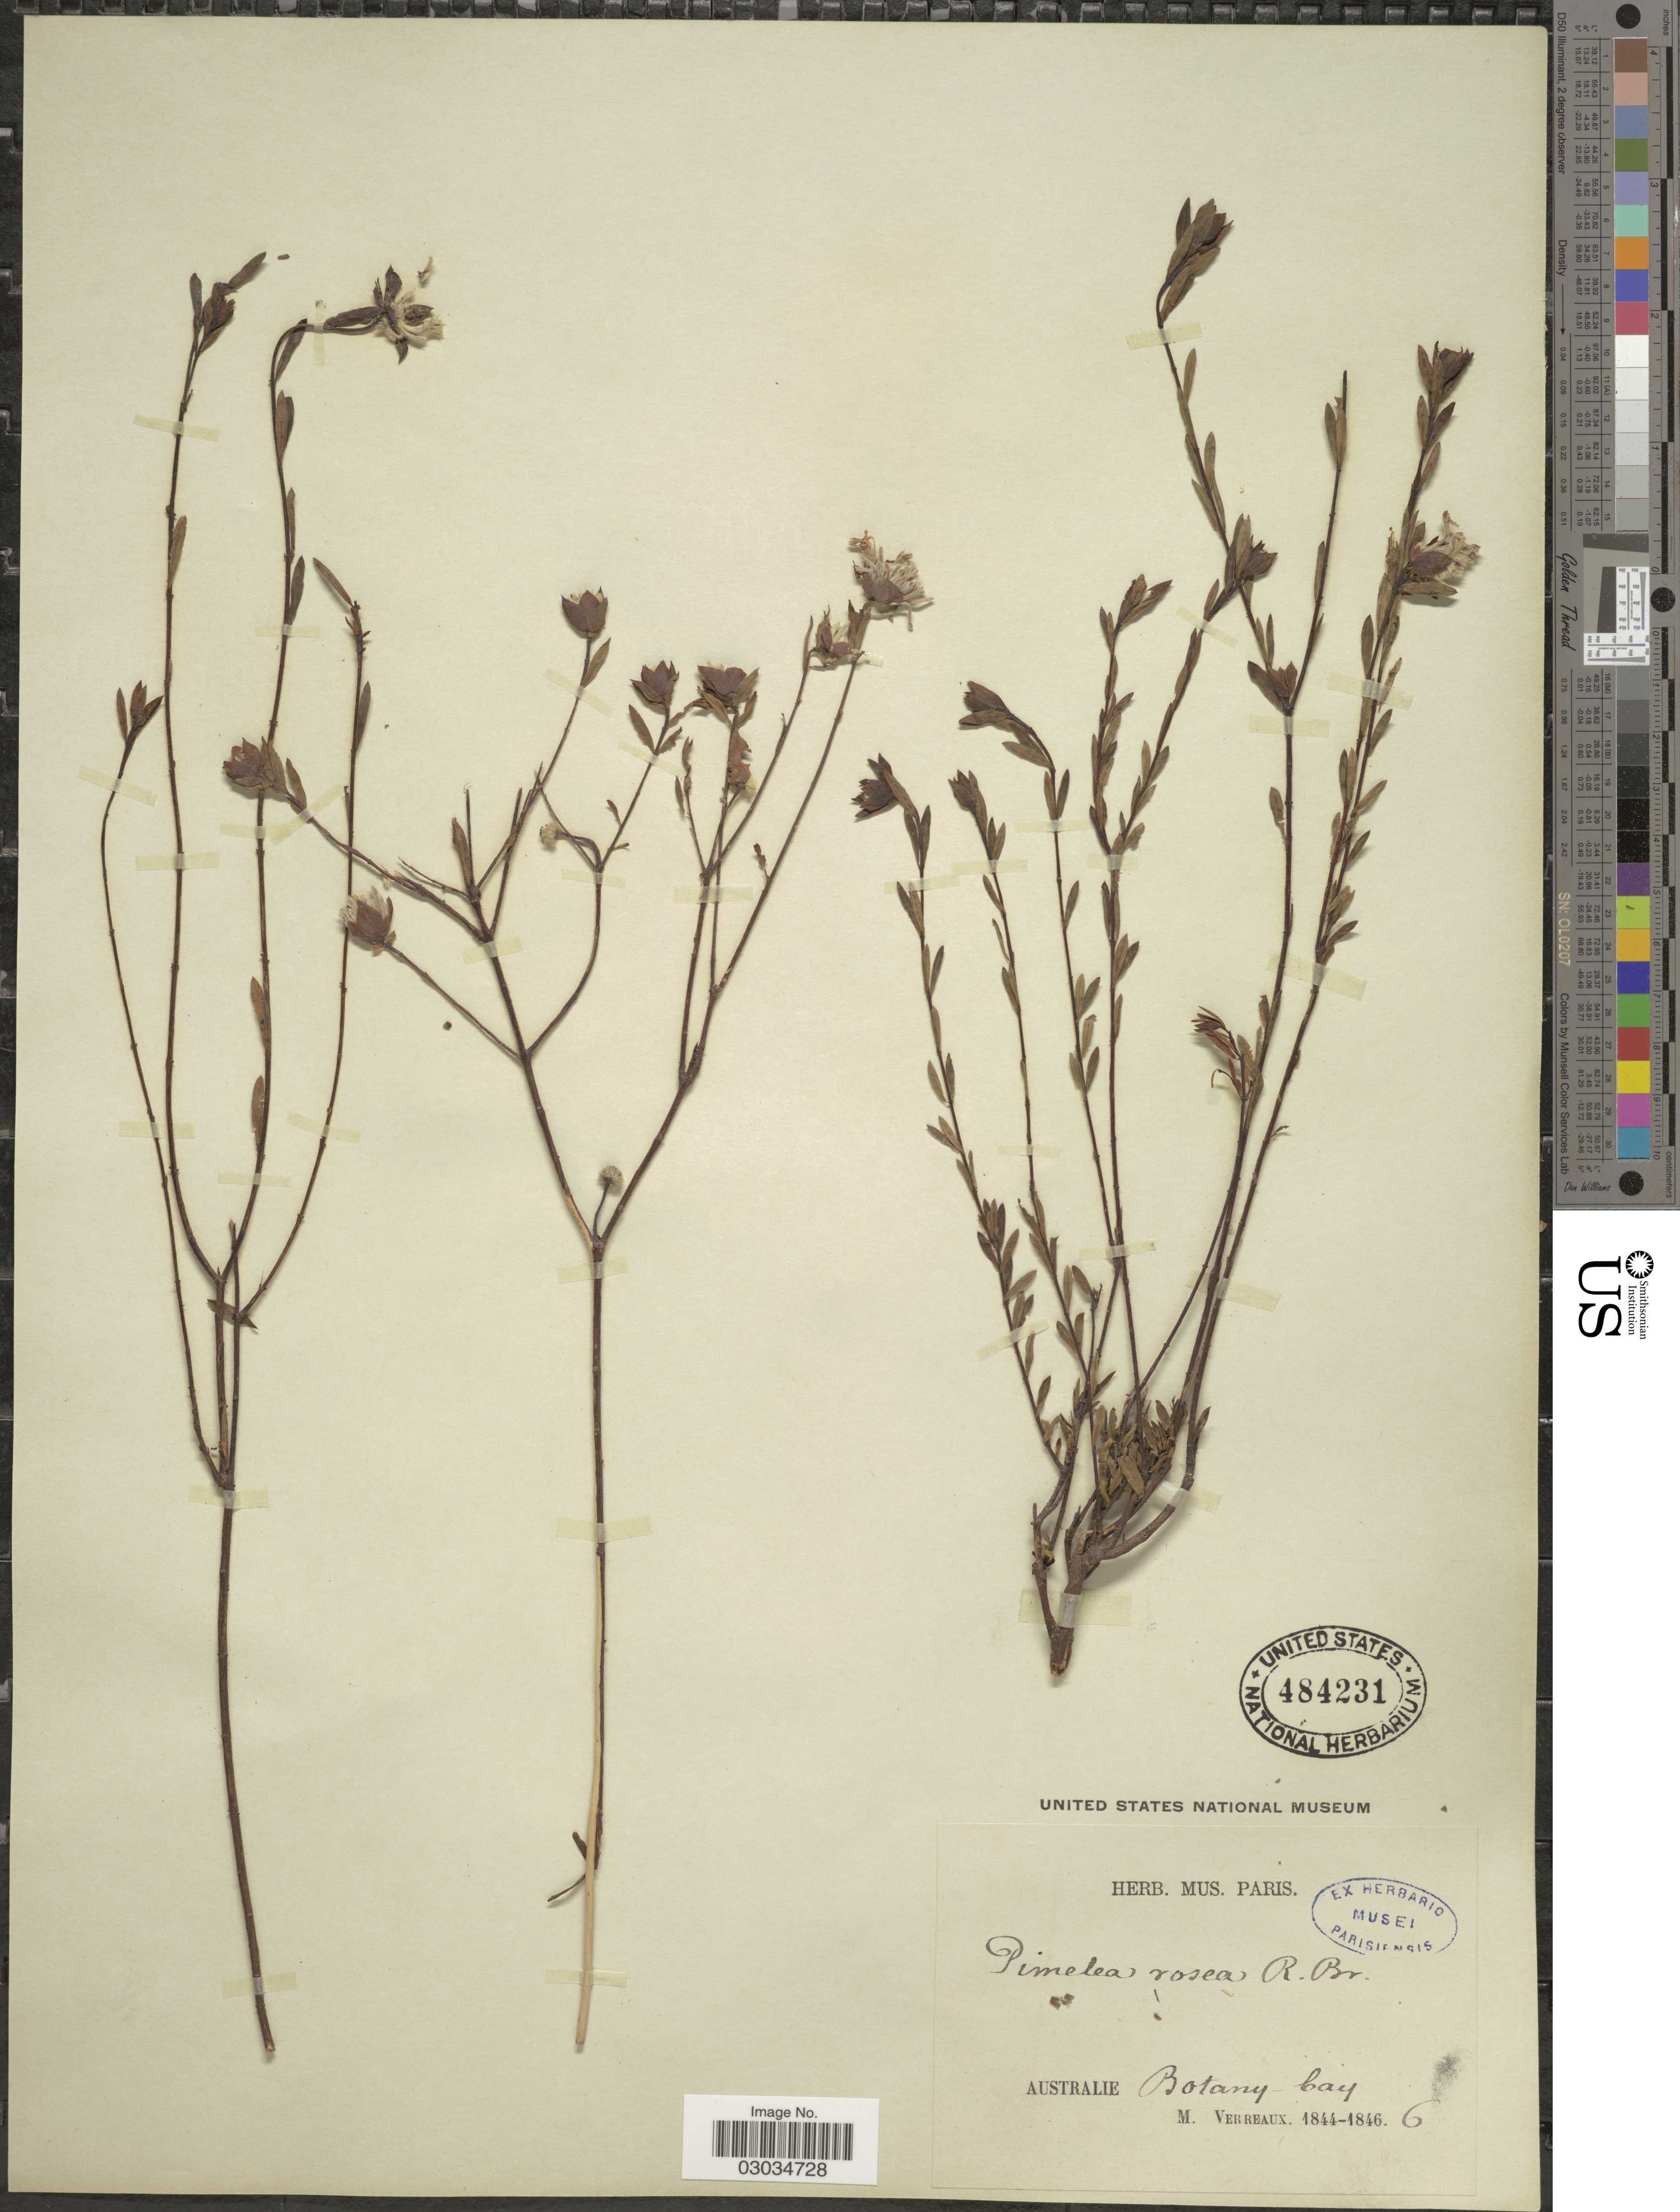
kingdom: Plantae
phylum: Tracheophyta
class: Magnoliopsida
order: Malvales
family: Thymelaeaceae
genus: Pimelea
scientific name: Pimelea rosea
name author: R. Br.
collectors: M. Verreaux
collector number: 6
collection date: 1844/1846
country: Australia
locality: Botany-bay.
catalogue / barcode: US 484231